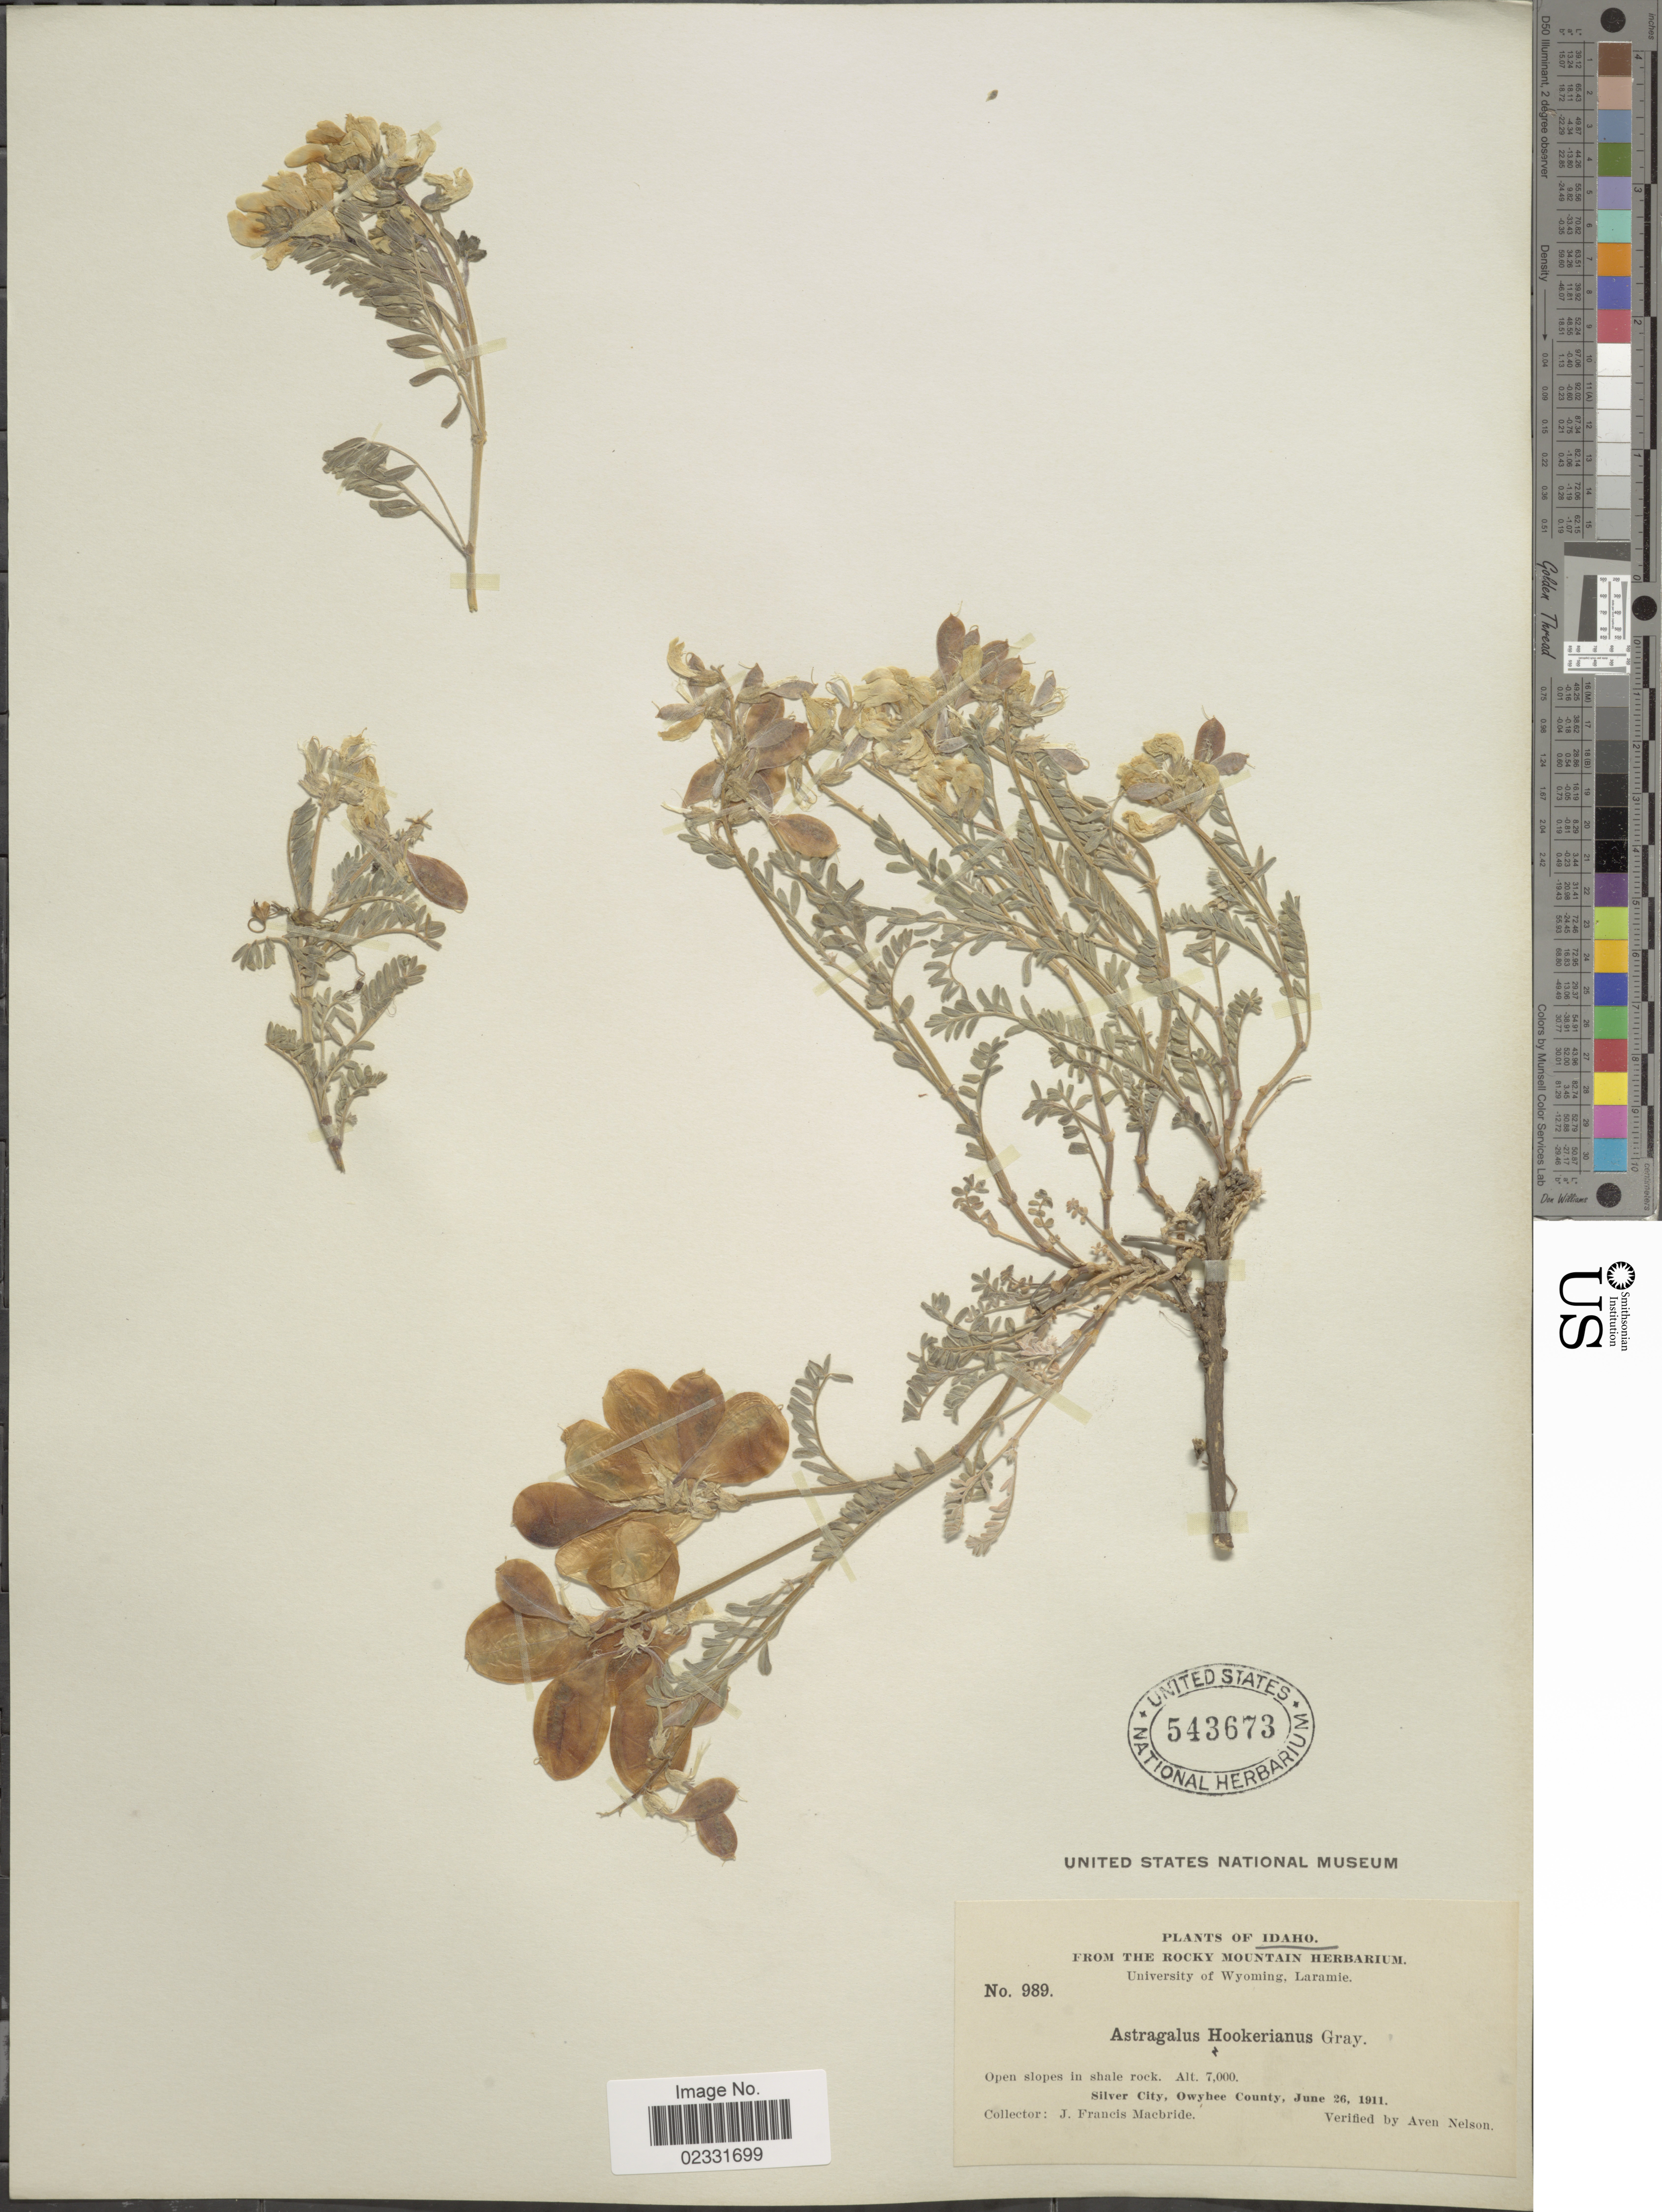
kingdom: Plantae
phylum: Tracheophyta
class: Magnoliopsida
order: Fabales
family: Fabaceae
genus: Astragalus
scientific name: Astragalus hookerianus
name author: D. Dietr.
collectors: J. F. Macbride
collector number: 989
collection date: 1911-06-26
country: United States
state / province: Idaho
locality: Open slopes in shale rock, Silver City, Owyhee County.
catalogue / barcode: US 543673